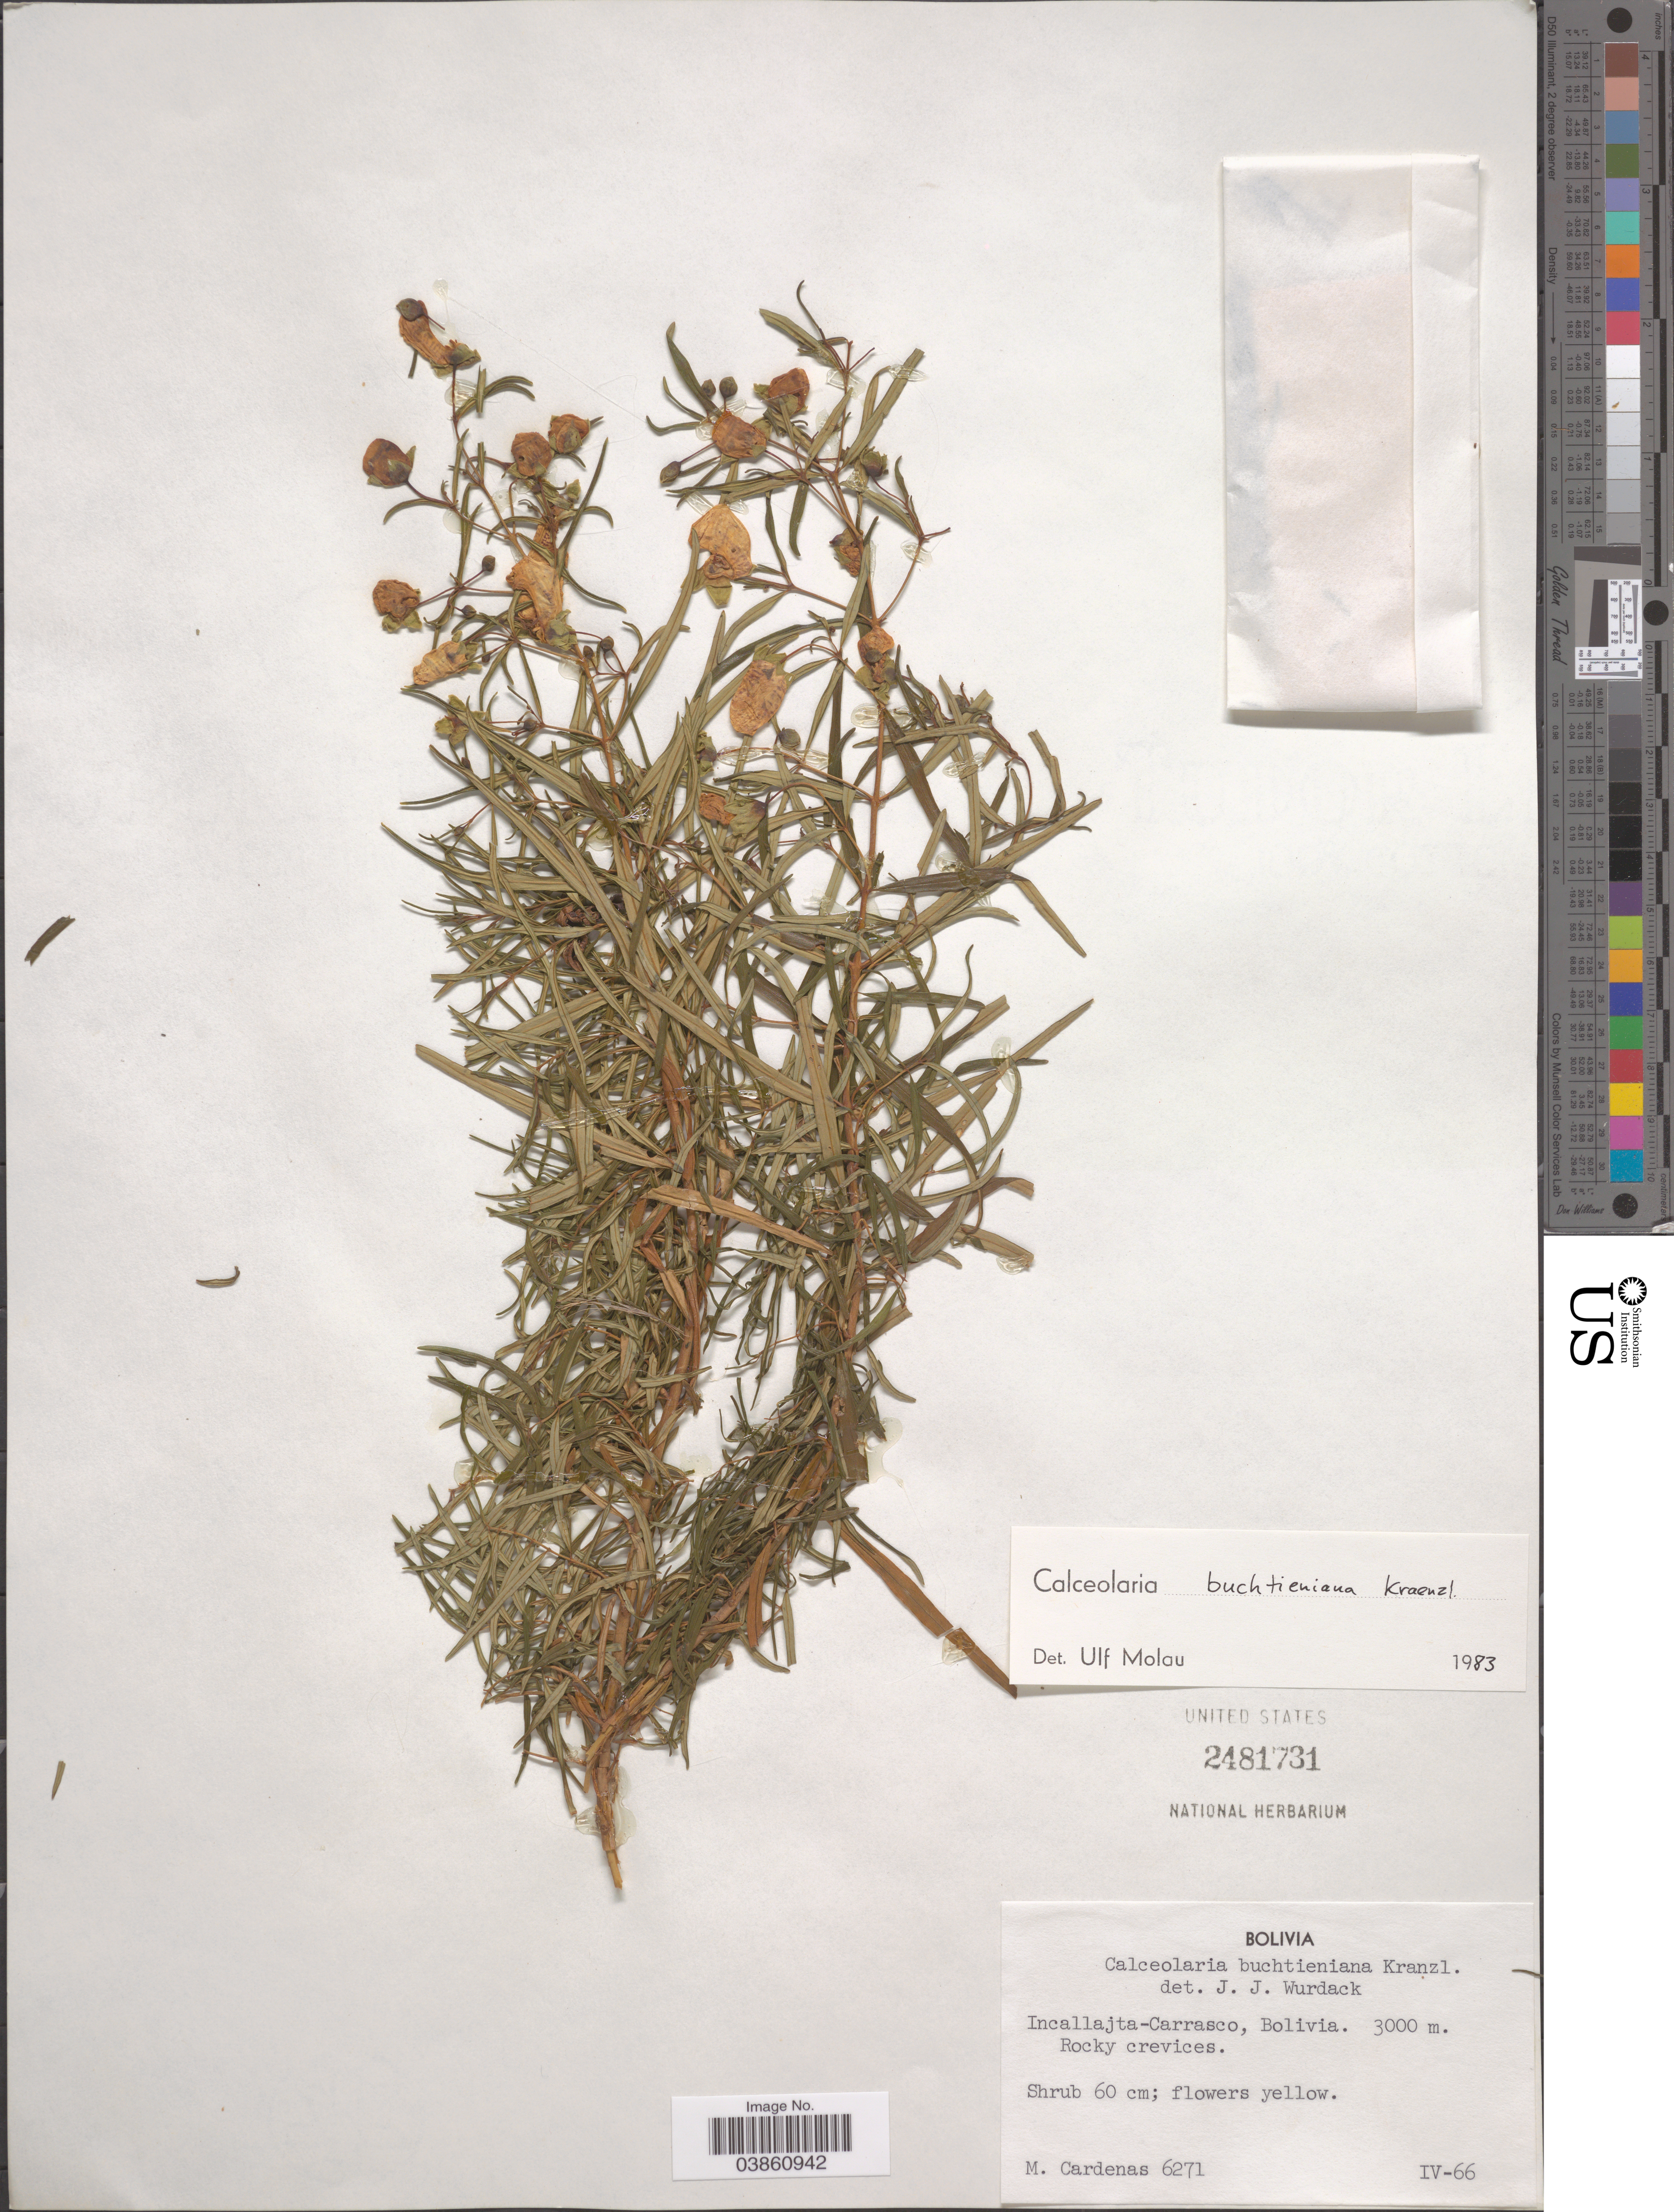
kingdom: Plantae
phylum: Tracheophyta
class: Magnoliopsida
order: Lamiales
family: Calceolariaceae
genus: Calceolaria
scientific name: Calceolaria buchtieniana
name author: Kraenzl.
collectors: M. Cárdenas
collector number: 6271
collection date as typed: Transcribed d/m/y: /4/66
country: Bolivia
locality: Incallajta-Carrasco.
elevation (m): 3000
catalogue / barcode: US 2481731